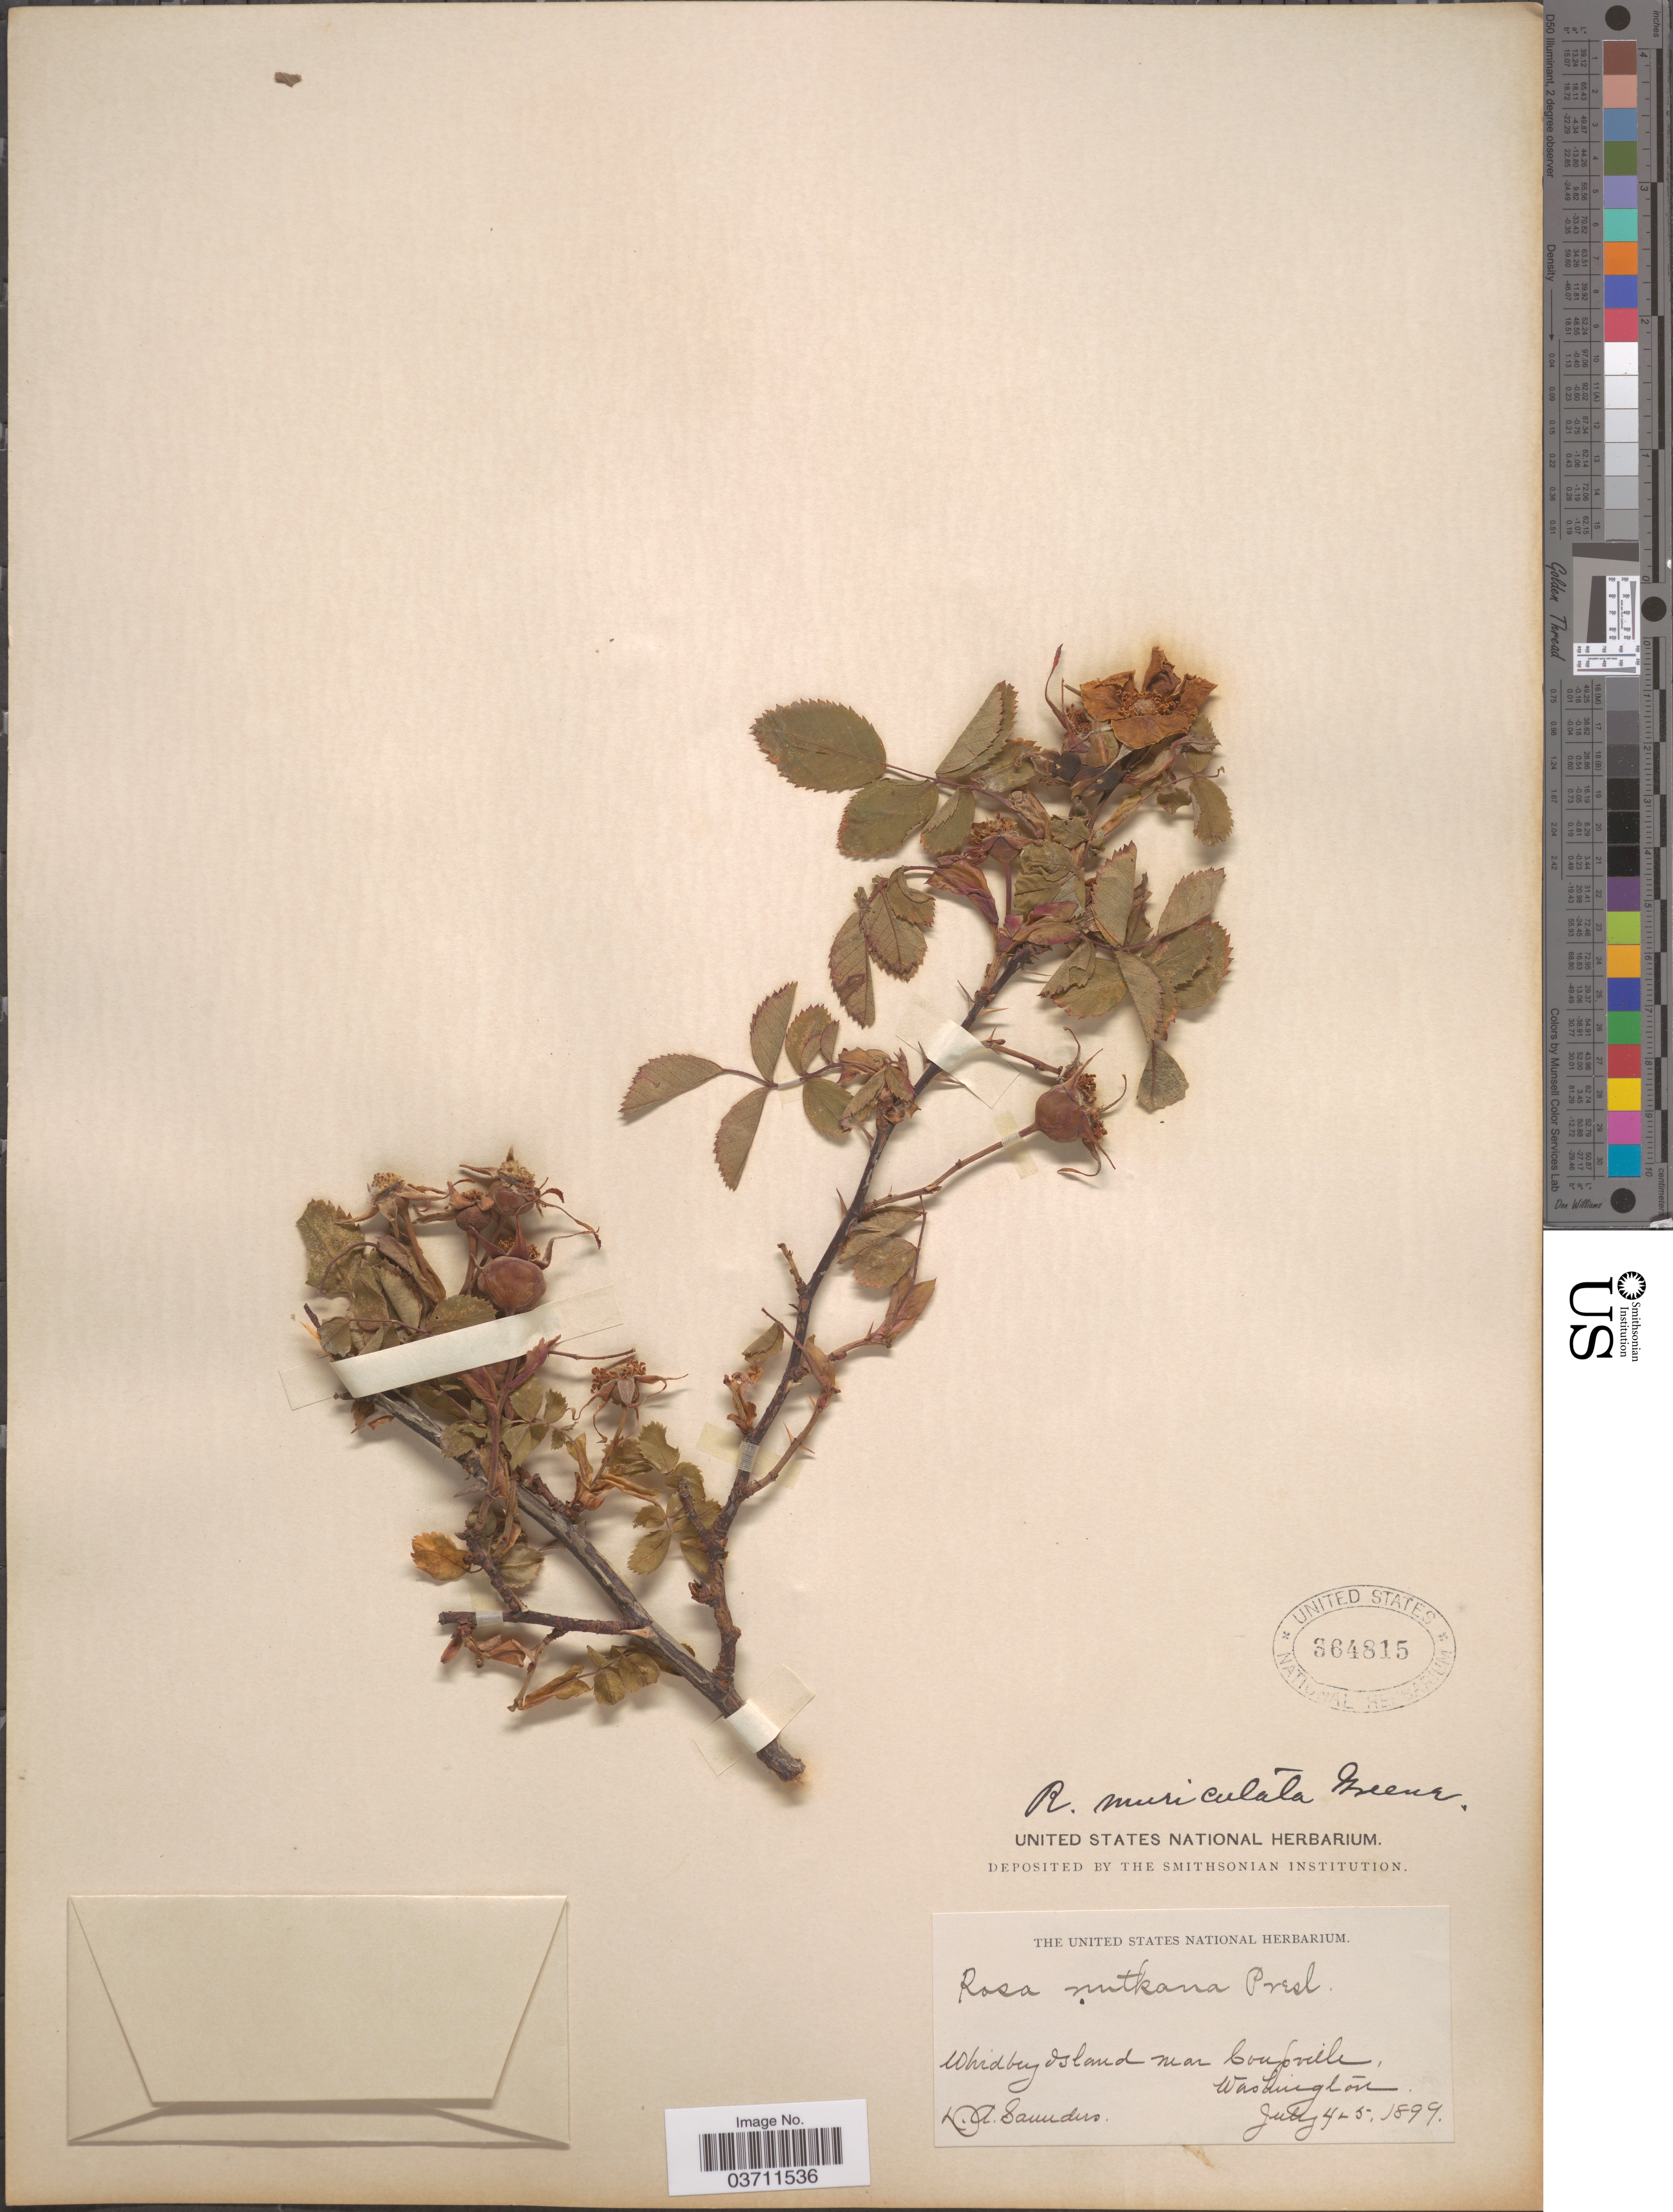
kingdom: Plantae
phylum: Tracheophyta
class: Magnoliopsida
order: Rosales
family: Rosaceae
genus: Rosa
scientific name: Rosa muriculata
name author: Greene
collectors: D. Saunders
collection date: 1899-07-04/1899-07-05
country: United States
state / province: Washington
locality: Whidbey Island near Coupville.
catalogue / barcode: US 364815